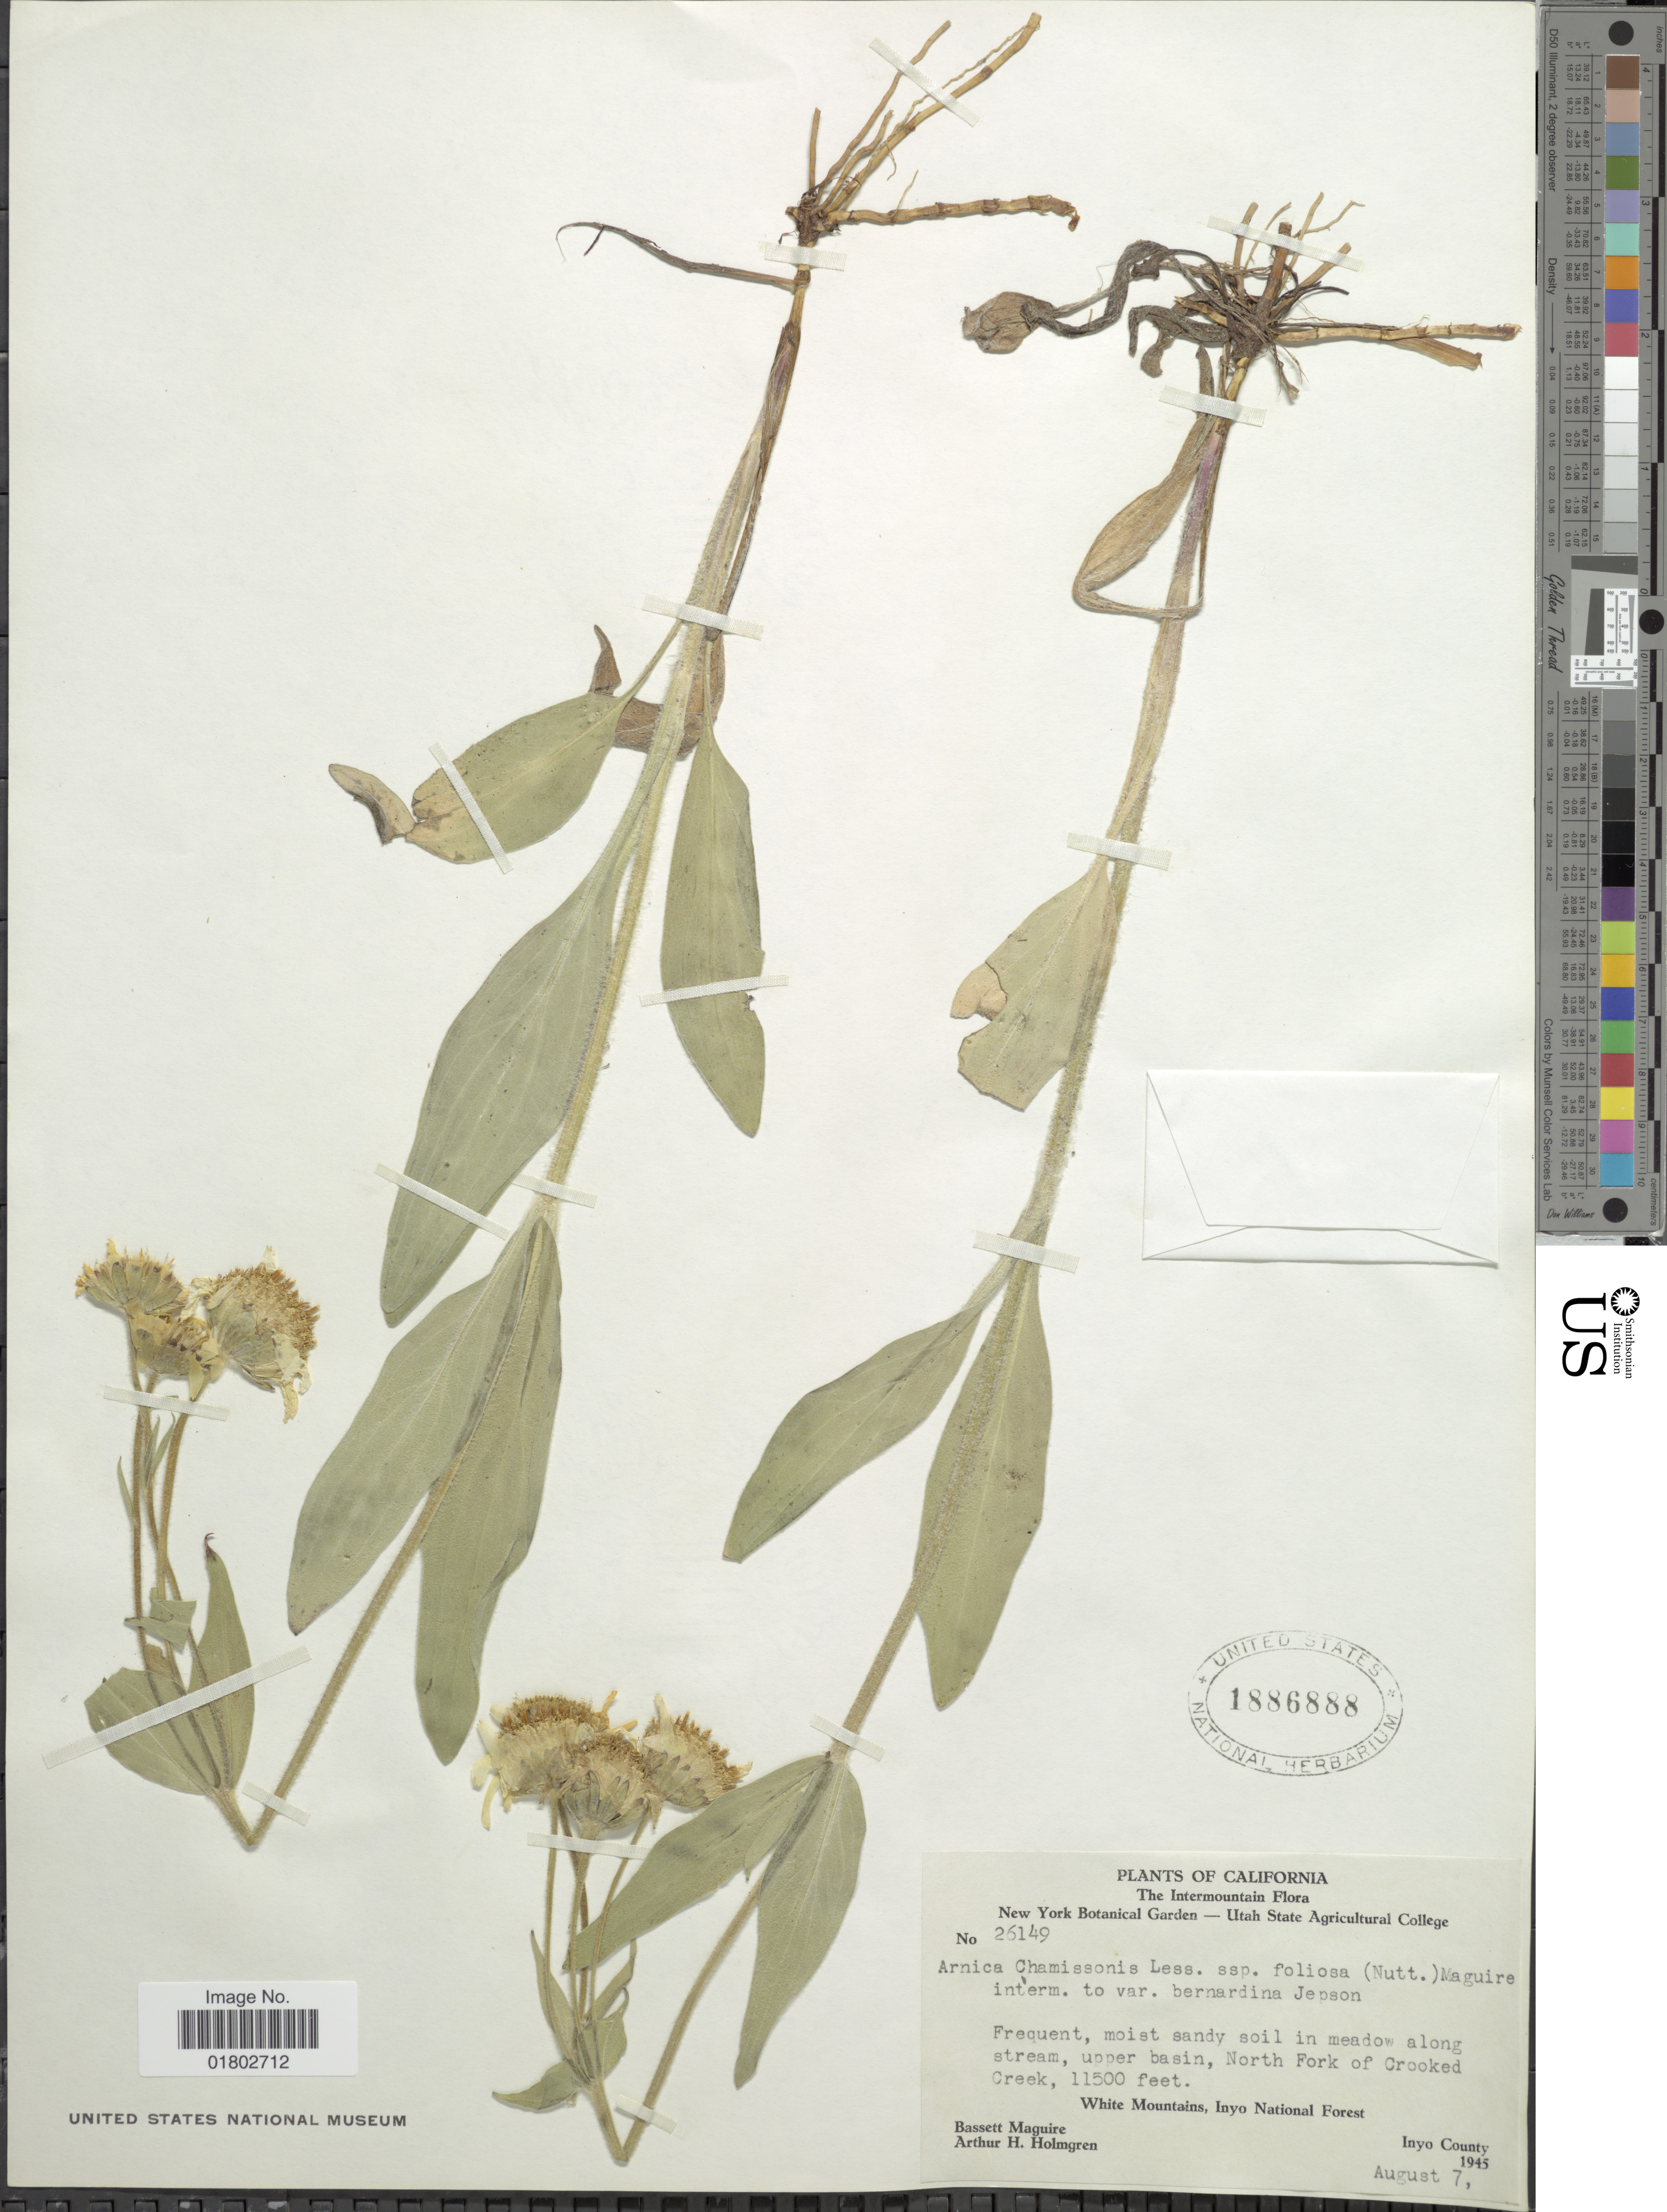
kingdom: Plantae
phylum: Tracheophyta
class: Magnoliopsida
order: Asterales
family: Asteraceae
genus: Arnica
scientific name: Arnica chamissonis subsp. foliosa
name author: (Nutt.) Maguire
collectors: B. Maguire & A. H. Holmgren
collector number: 26149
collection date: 1945-08-07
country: United States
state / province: California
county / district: Inyo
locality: The Intermountain, moist sandy soil in meadow along stream, upper basin, North Fork of Crooked Creek, White Mountains, Inyo National Forest, Inyo County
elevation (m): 3505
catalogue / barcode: US 1886888